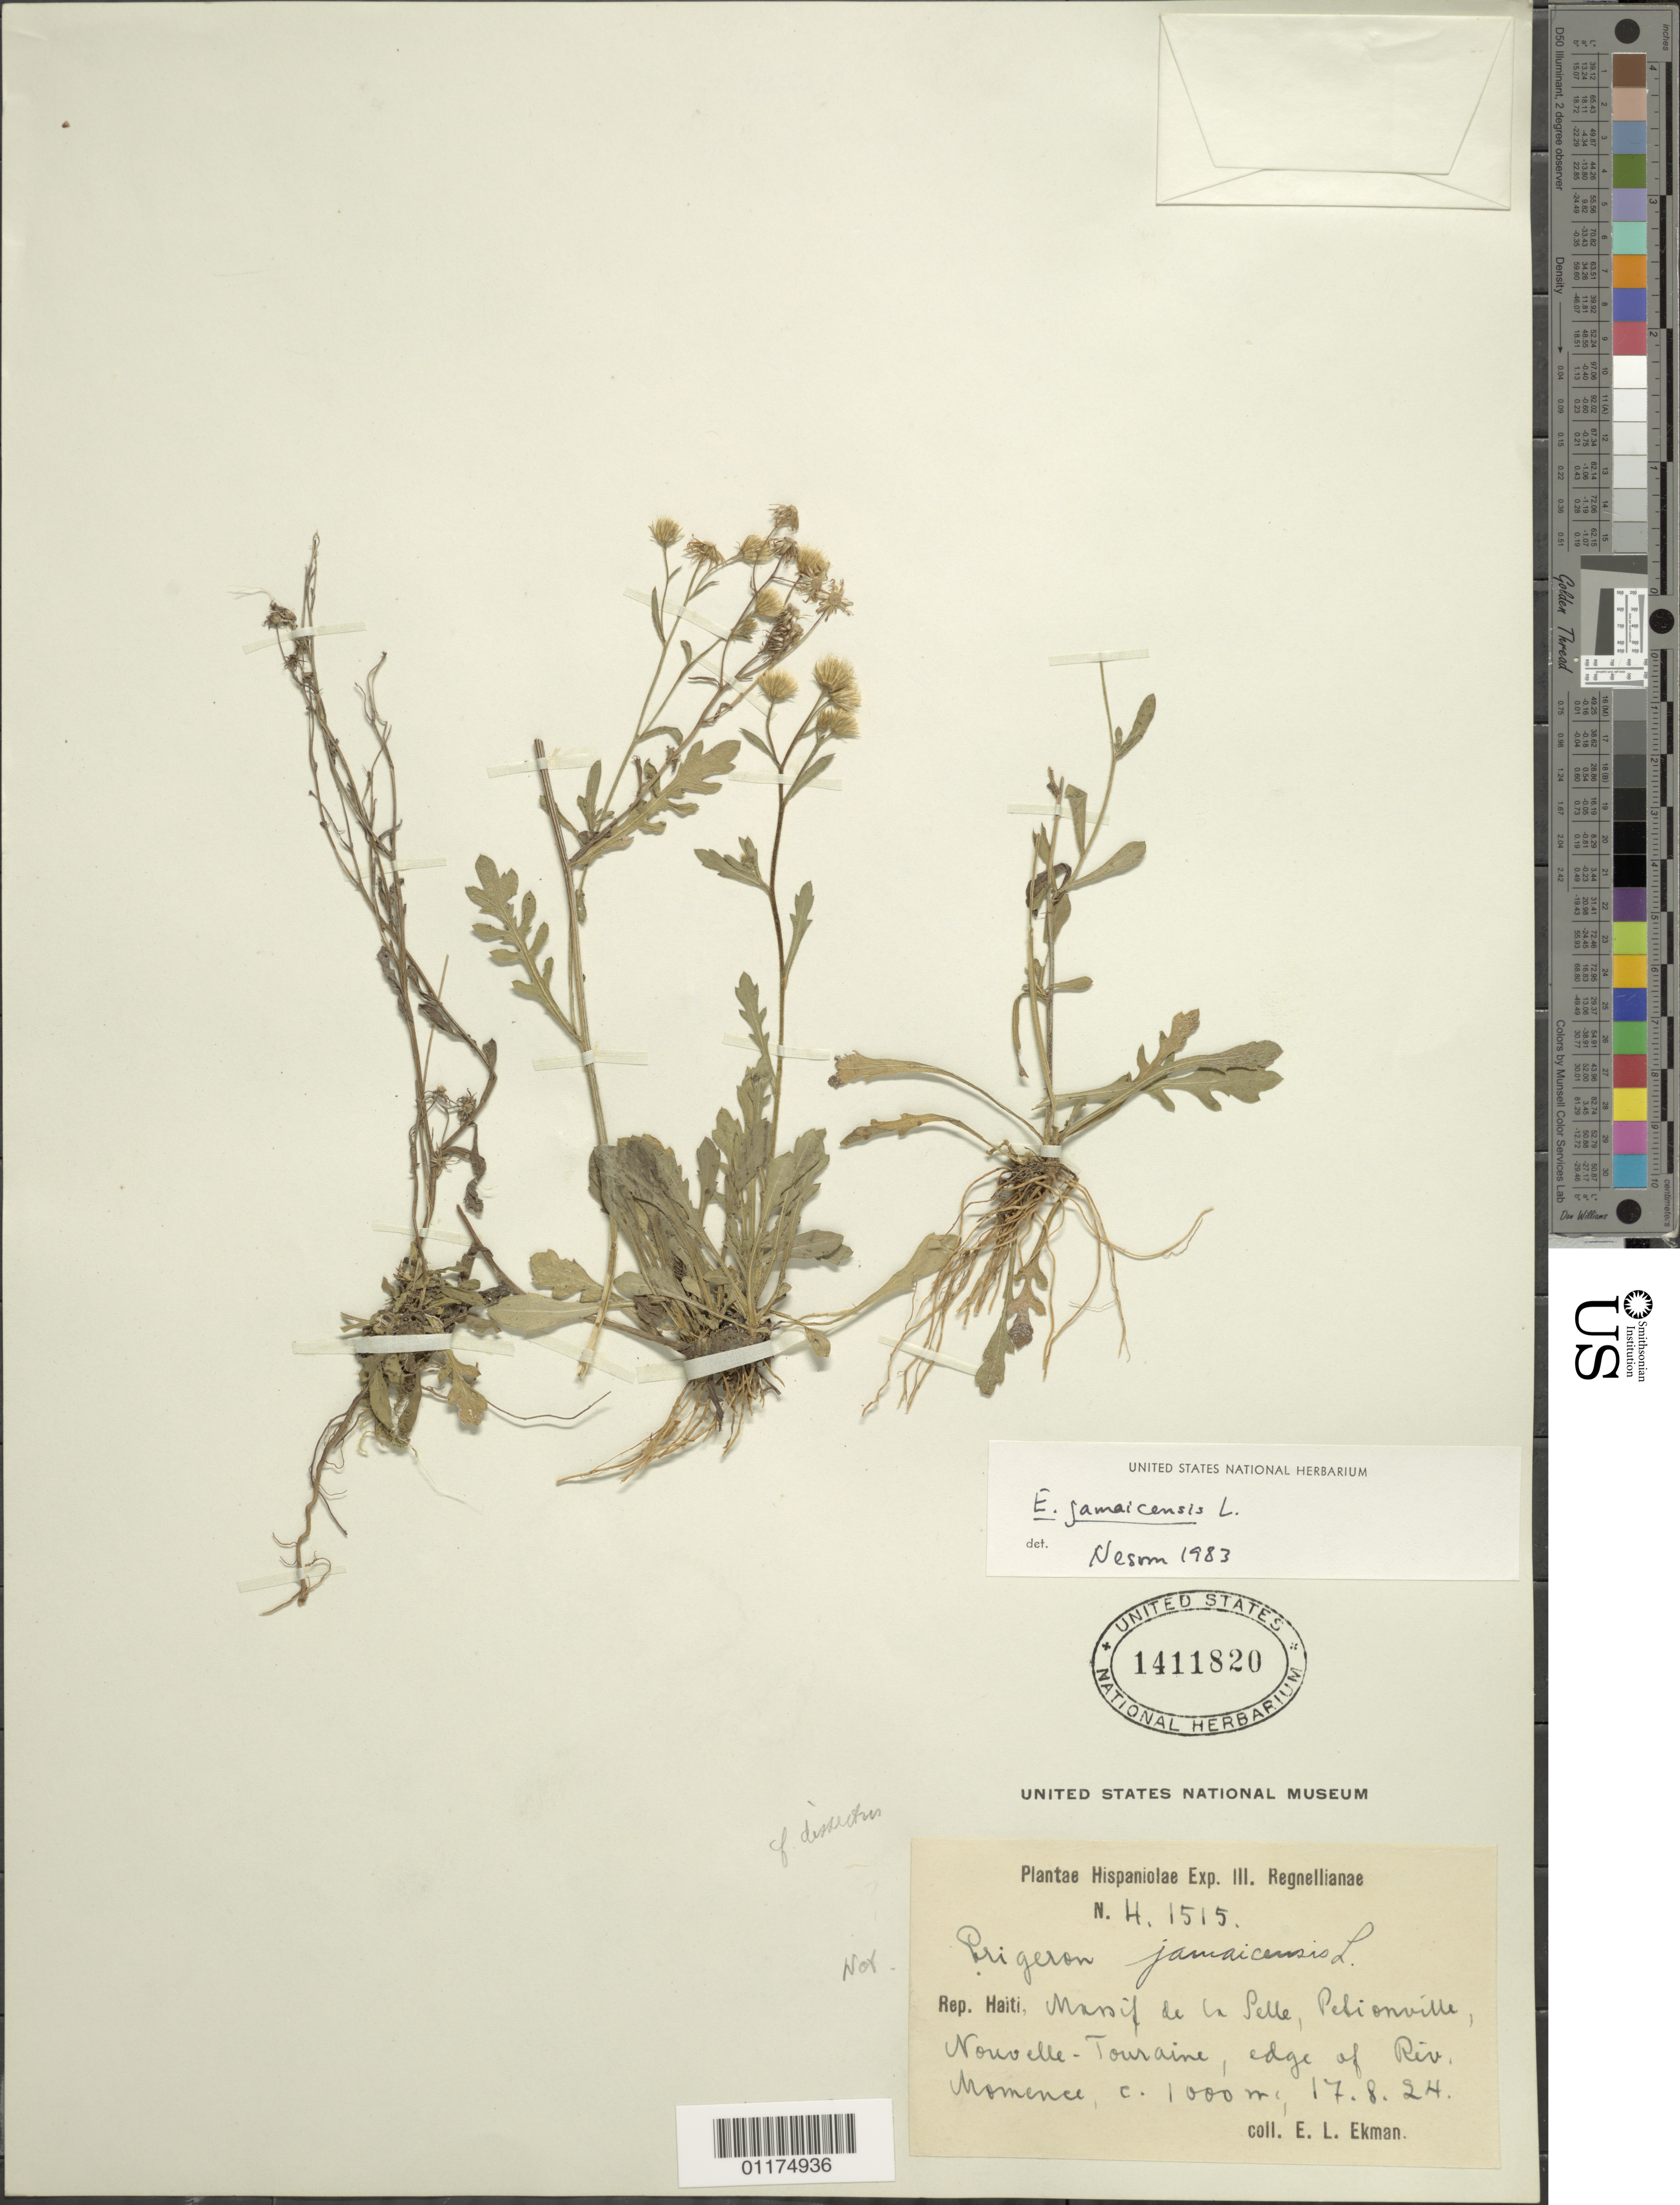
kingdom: Plantae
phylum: Tracheophyta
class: Magnoliopsida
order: Asterales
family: Asteraceae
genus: Erigeron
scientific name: Erigeron jamaicensis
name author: L.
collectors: E. L. Ekman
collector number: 1515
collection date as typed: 17 Aug 1924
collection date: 1924-08-17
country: Haiti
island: Hispaniola I.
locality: Massif de la Pelle, Petionville, Nouvell-Touraine, edge of Riv. Monence,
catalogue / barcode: US 1411820